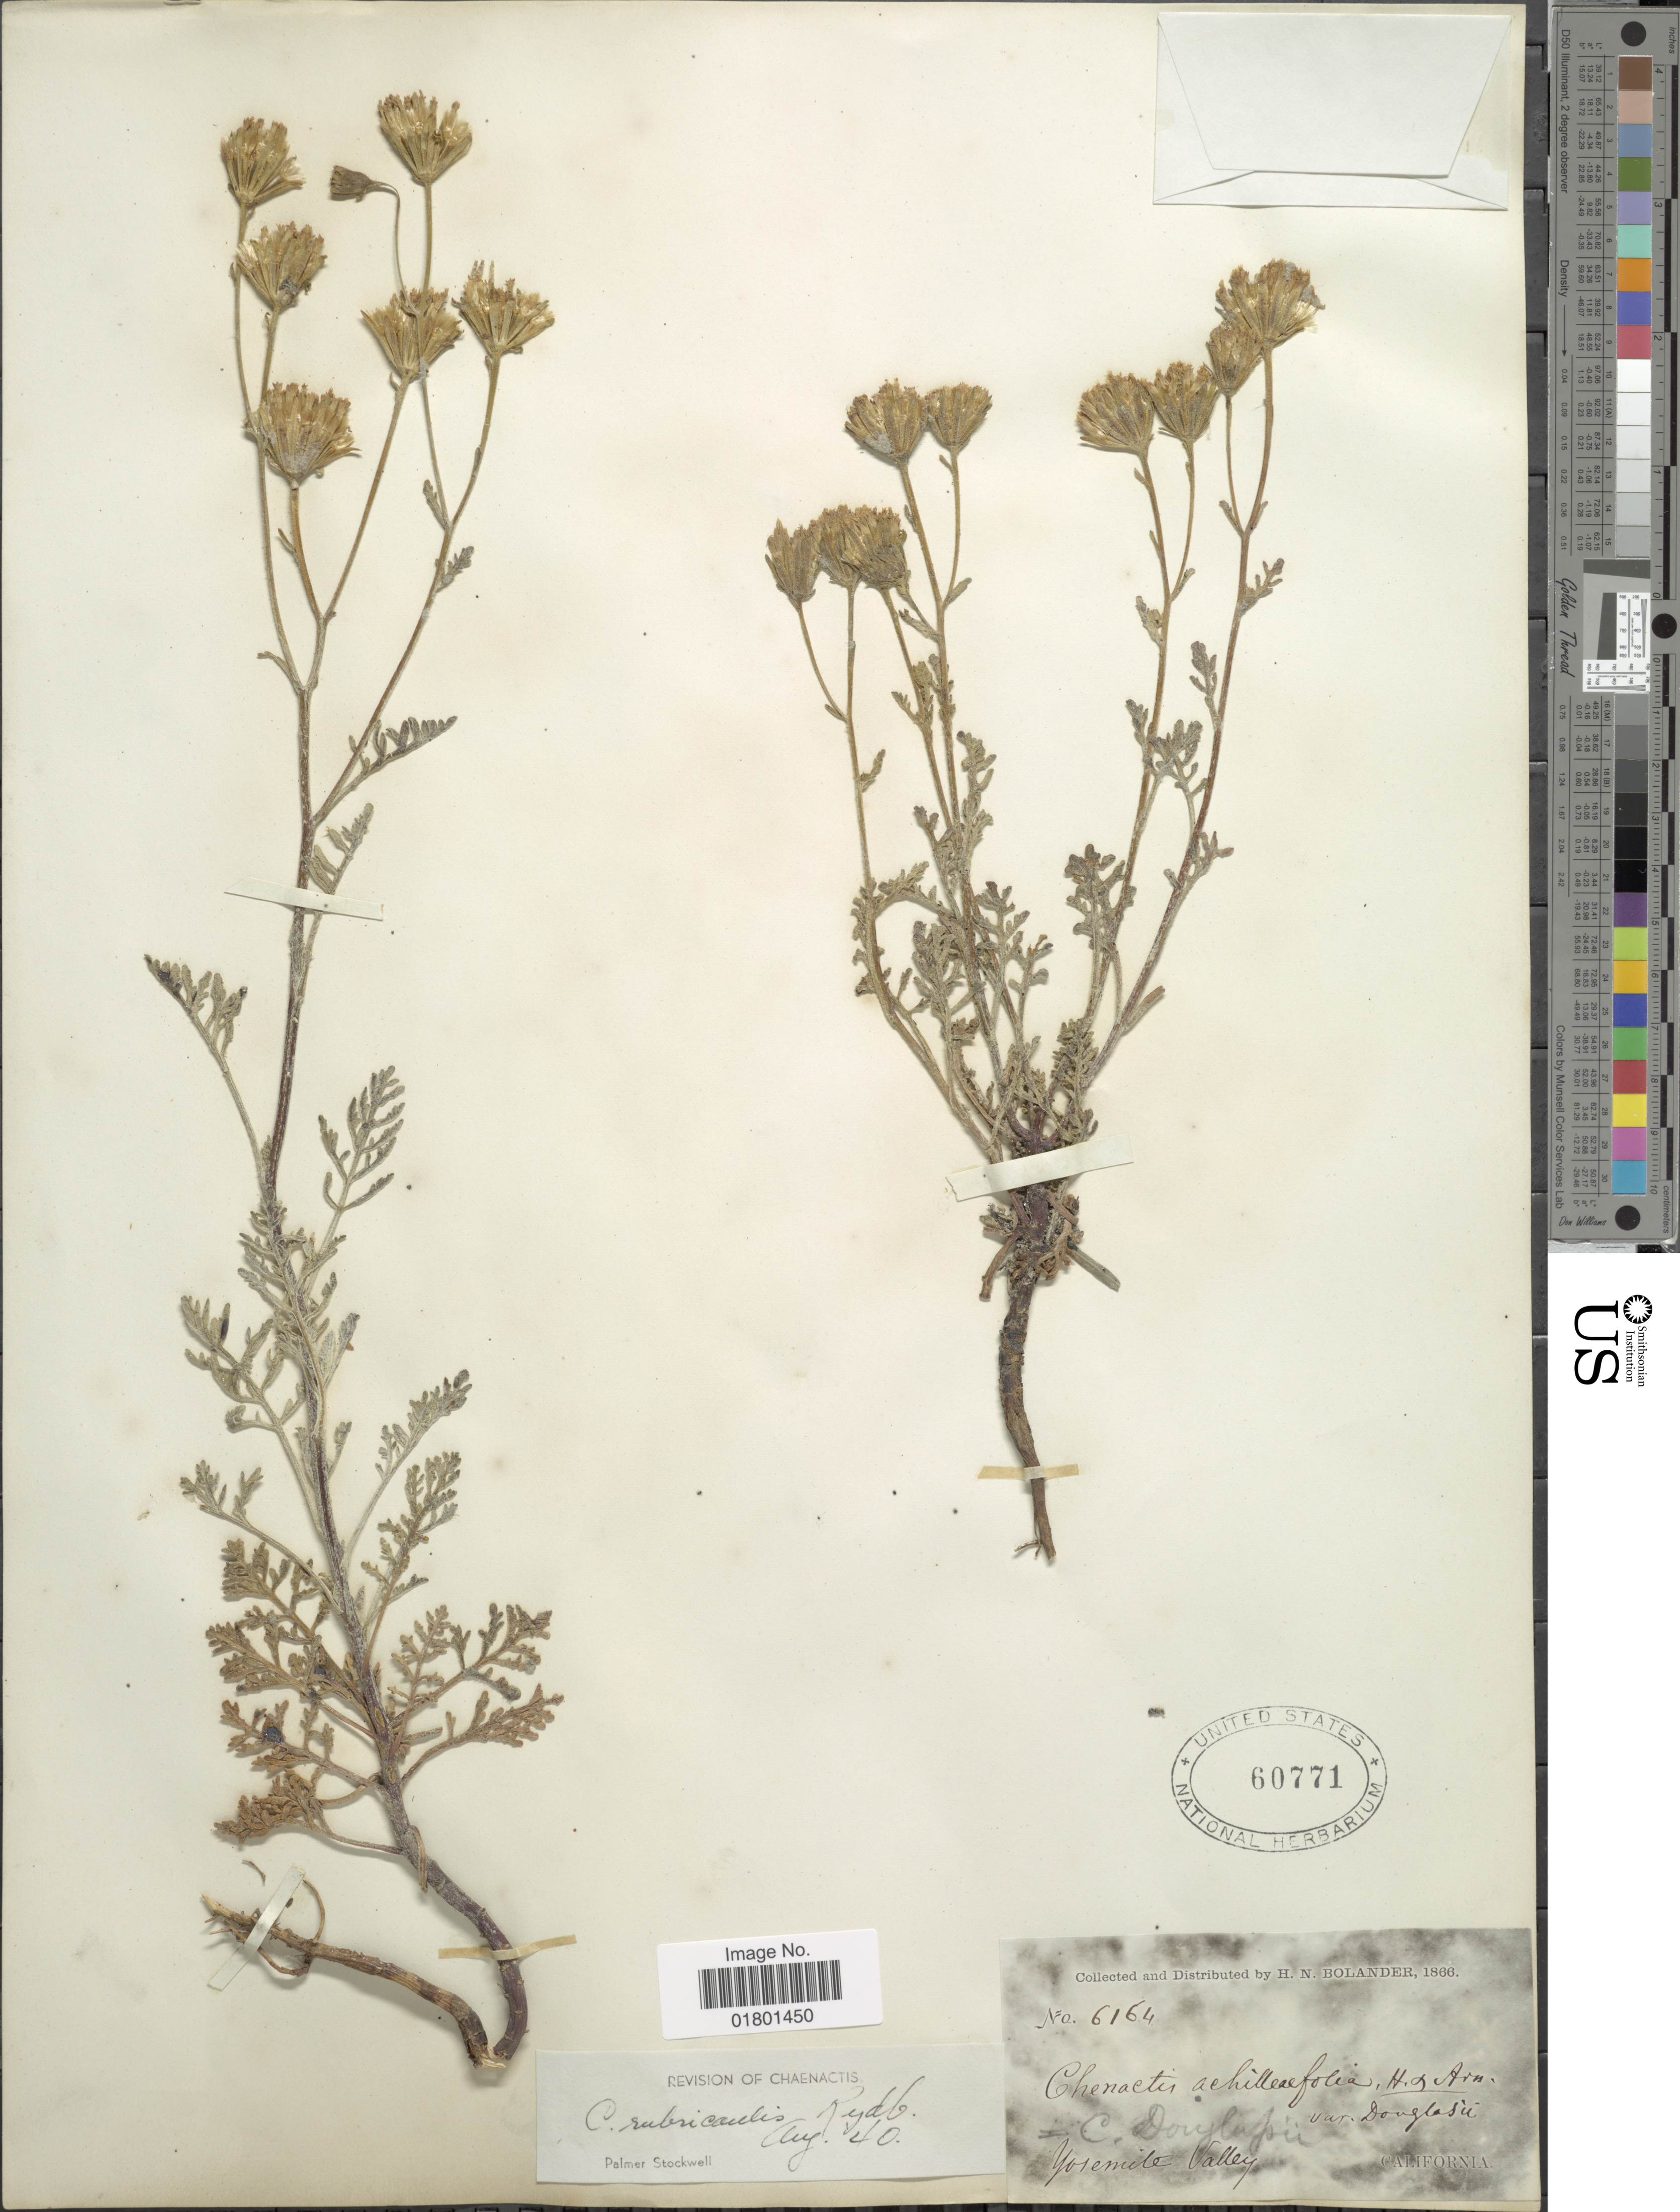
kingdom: Plantae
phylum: Tracheophyta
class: Magnoliopsida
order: Asterales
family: Asteraceae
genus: Chaenactis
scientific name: Chaenactis rubricaulis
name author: Rydb.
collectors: H. Bolander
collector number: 6164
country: United States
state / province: California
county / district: Mariposa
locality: Yosemite Valley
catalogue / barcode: US 60771